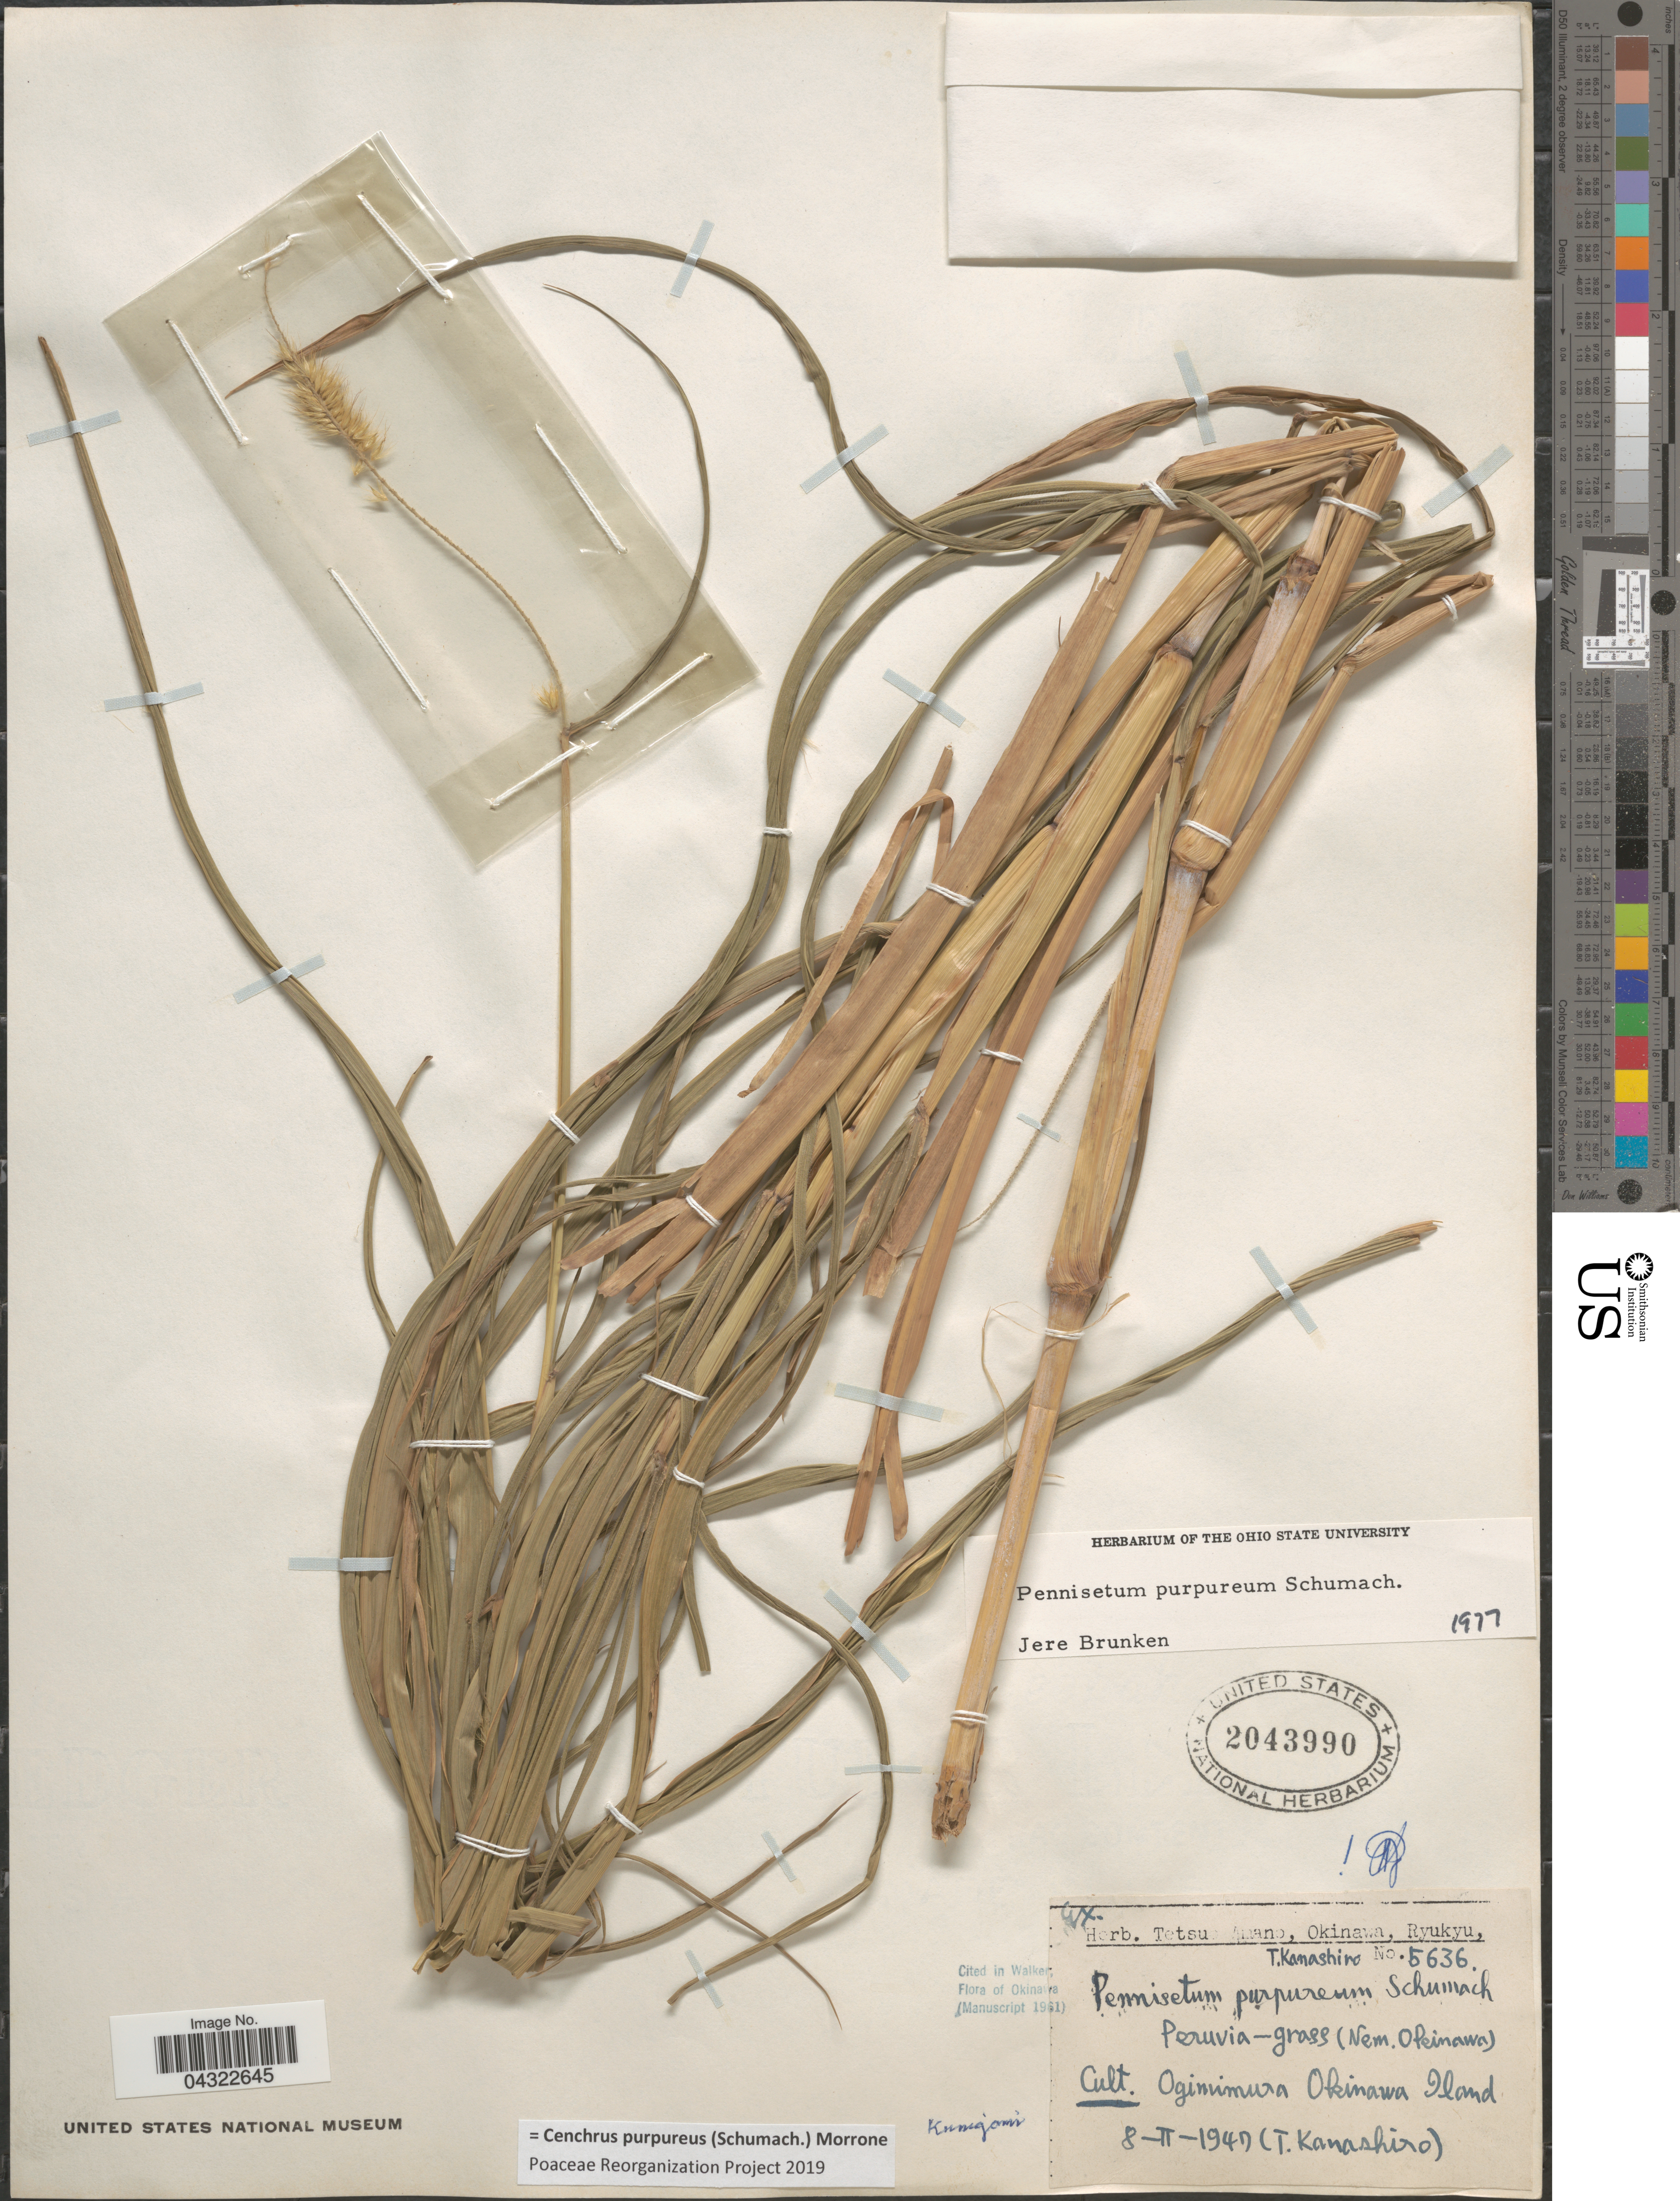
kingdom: Plantae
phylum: Tracheophyta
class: Liliopsida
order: Poales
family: Poaceae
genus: Cenchrus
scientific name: Cenchrus purpureus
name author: (Schumach.) Morrone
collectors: T. Kanashiro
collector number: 5636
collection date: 1947-02-08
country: Japan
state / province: Okinawa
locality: Cult. Ogimimura Okinawa Iland.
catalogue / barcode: US 2043990